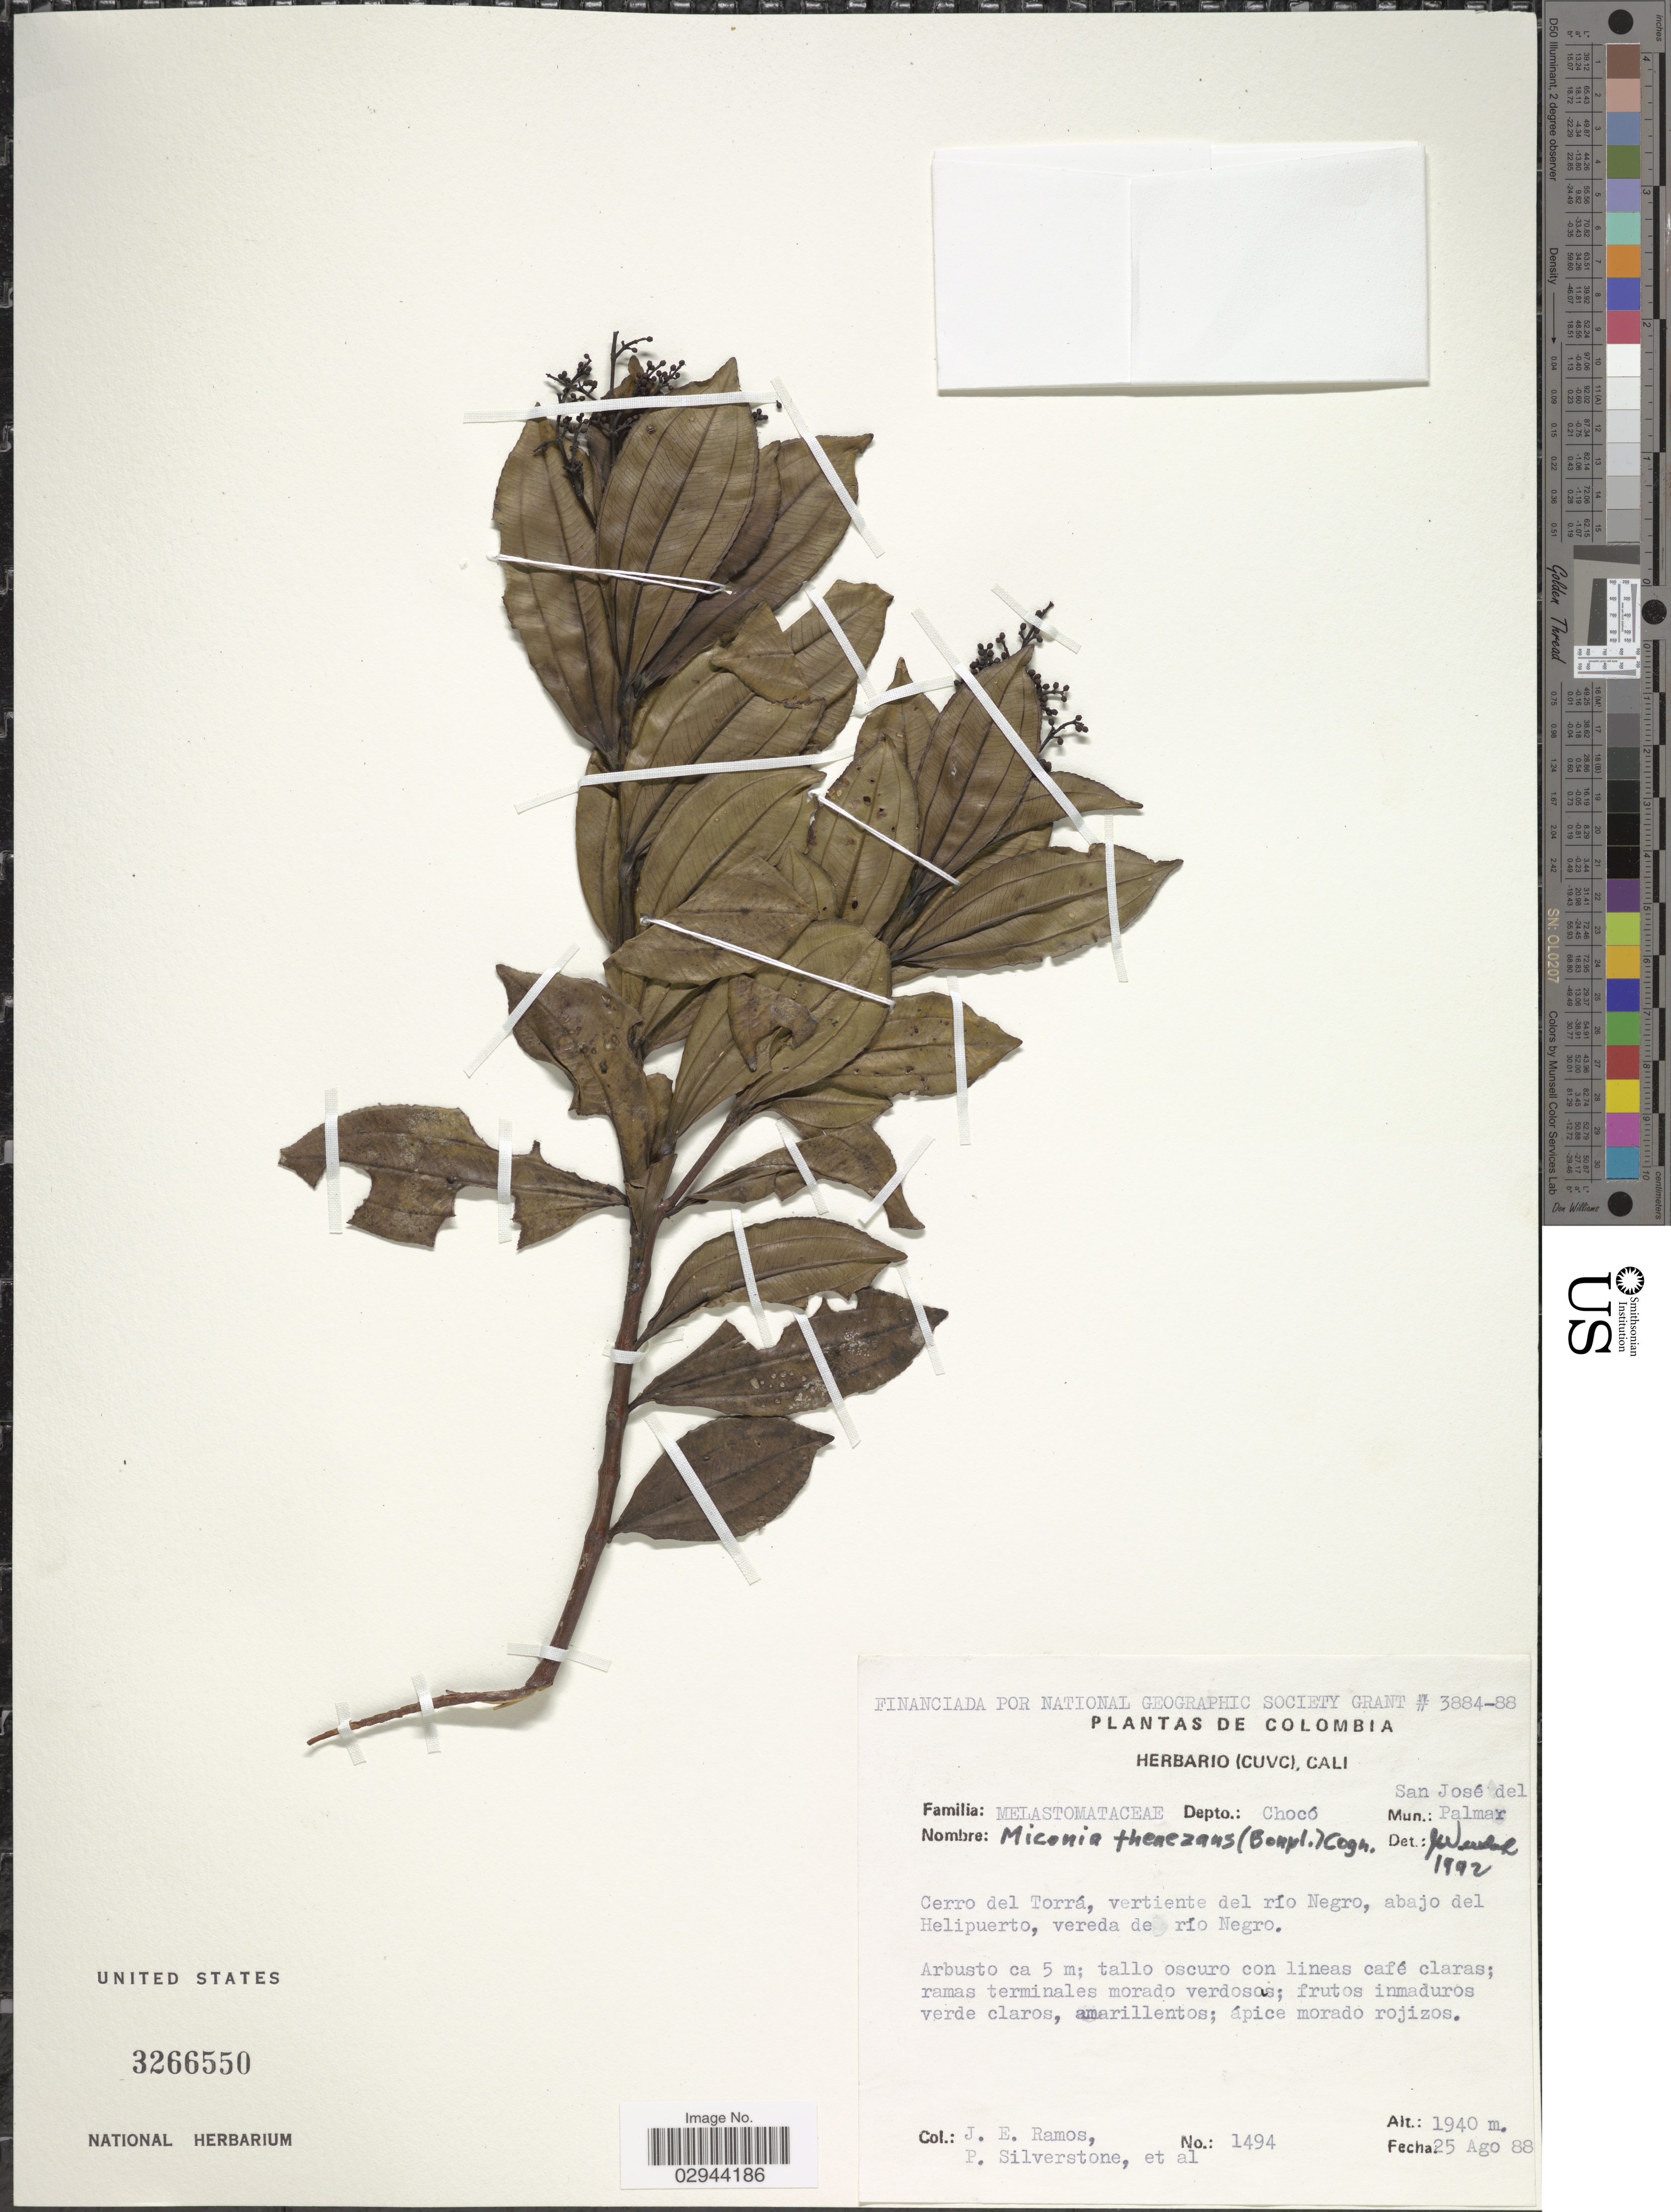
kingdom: Plantae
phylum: Tracheophyta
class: Magnoliopsida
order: Myrtales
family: Melastomataceae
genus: Miconia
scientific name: Miconia theizans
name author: (Bonpl.) Cogn.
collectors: J. E. Ramos, P. Silverstone & et al.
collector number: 1494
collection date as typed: Transcribed d/m/y: 25/8/88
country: Colombia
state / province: Chocó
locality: Depto. Chocó, Mun. San José del Palmar, Cerro del Torrá, vertiente del río Negro, Abajo del Helipuerto, vereda de río Negro.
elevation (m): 1940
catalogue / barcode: US 3266550